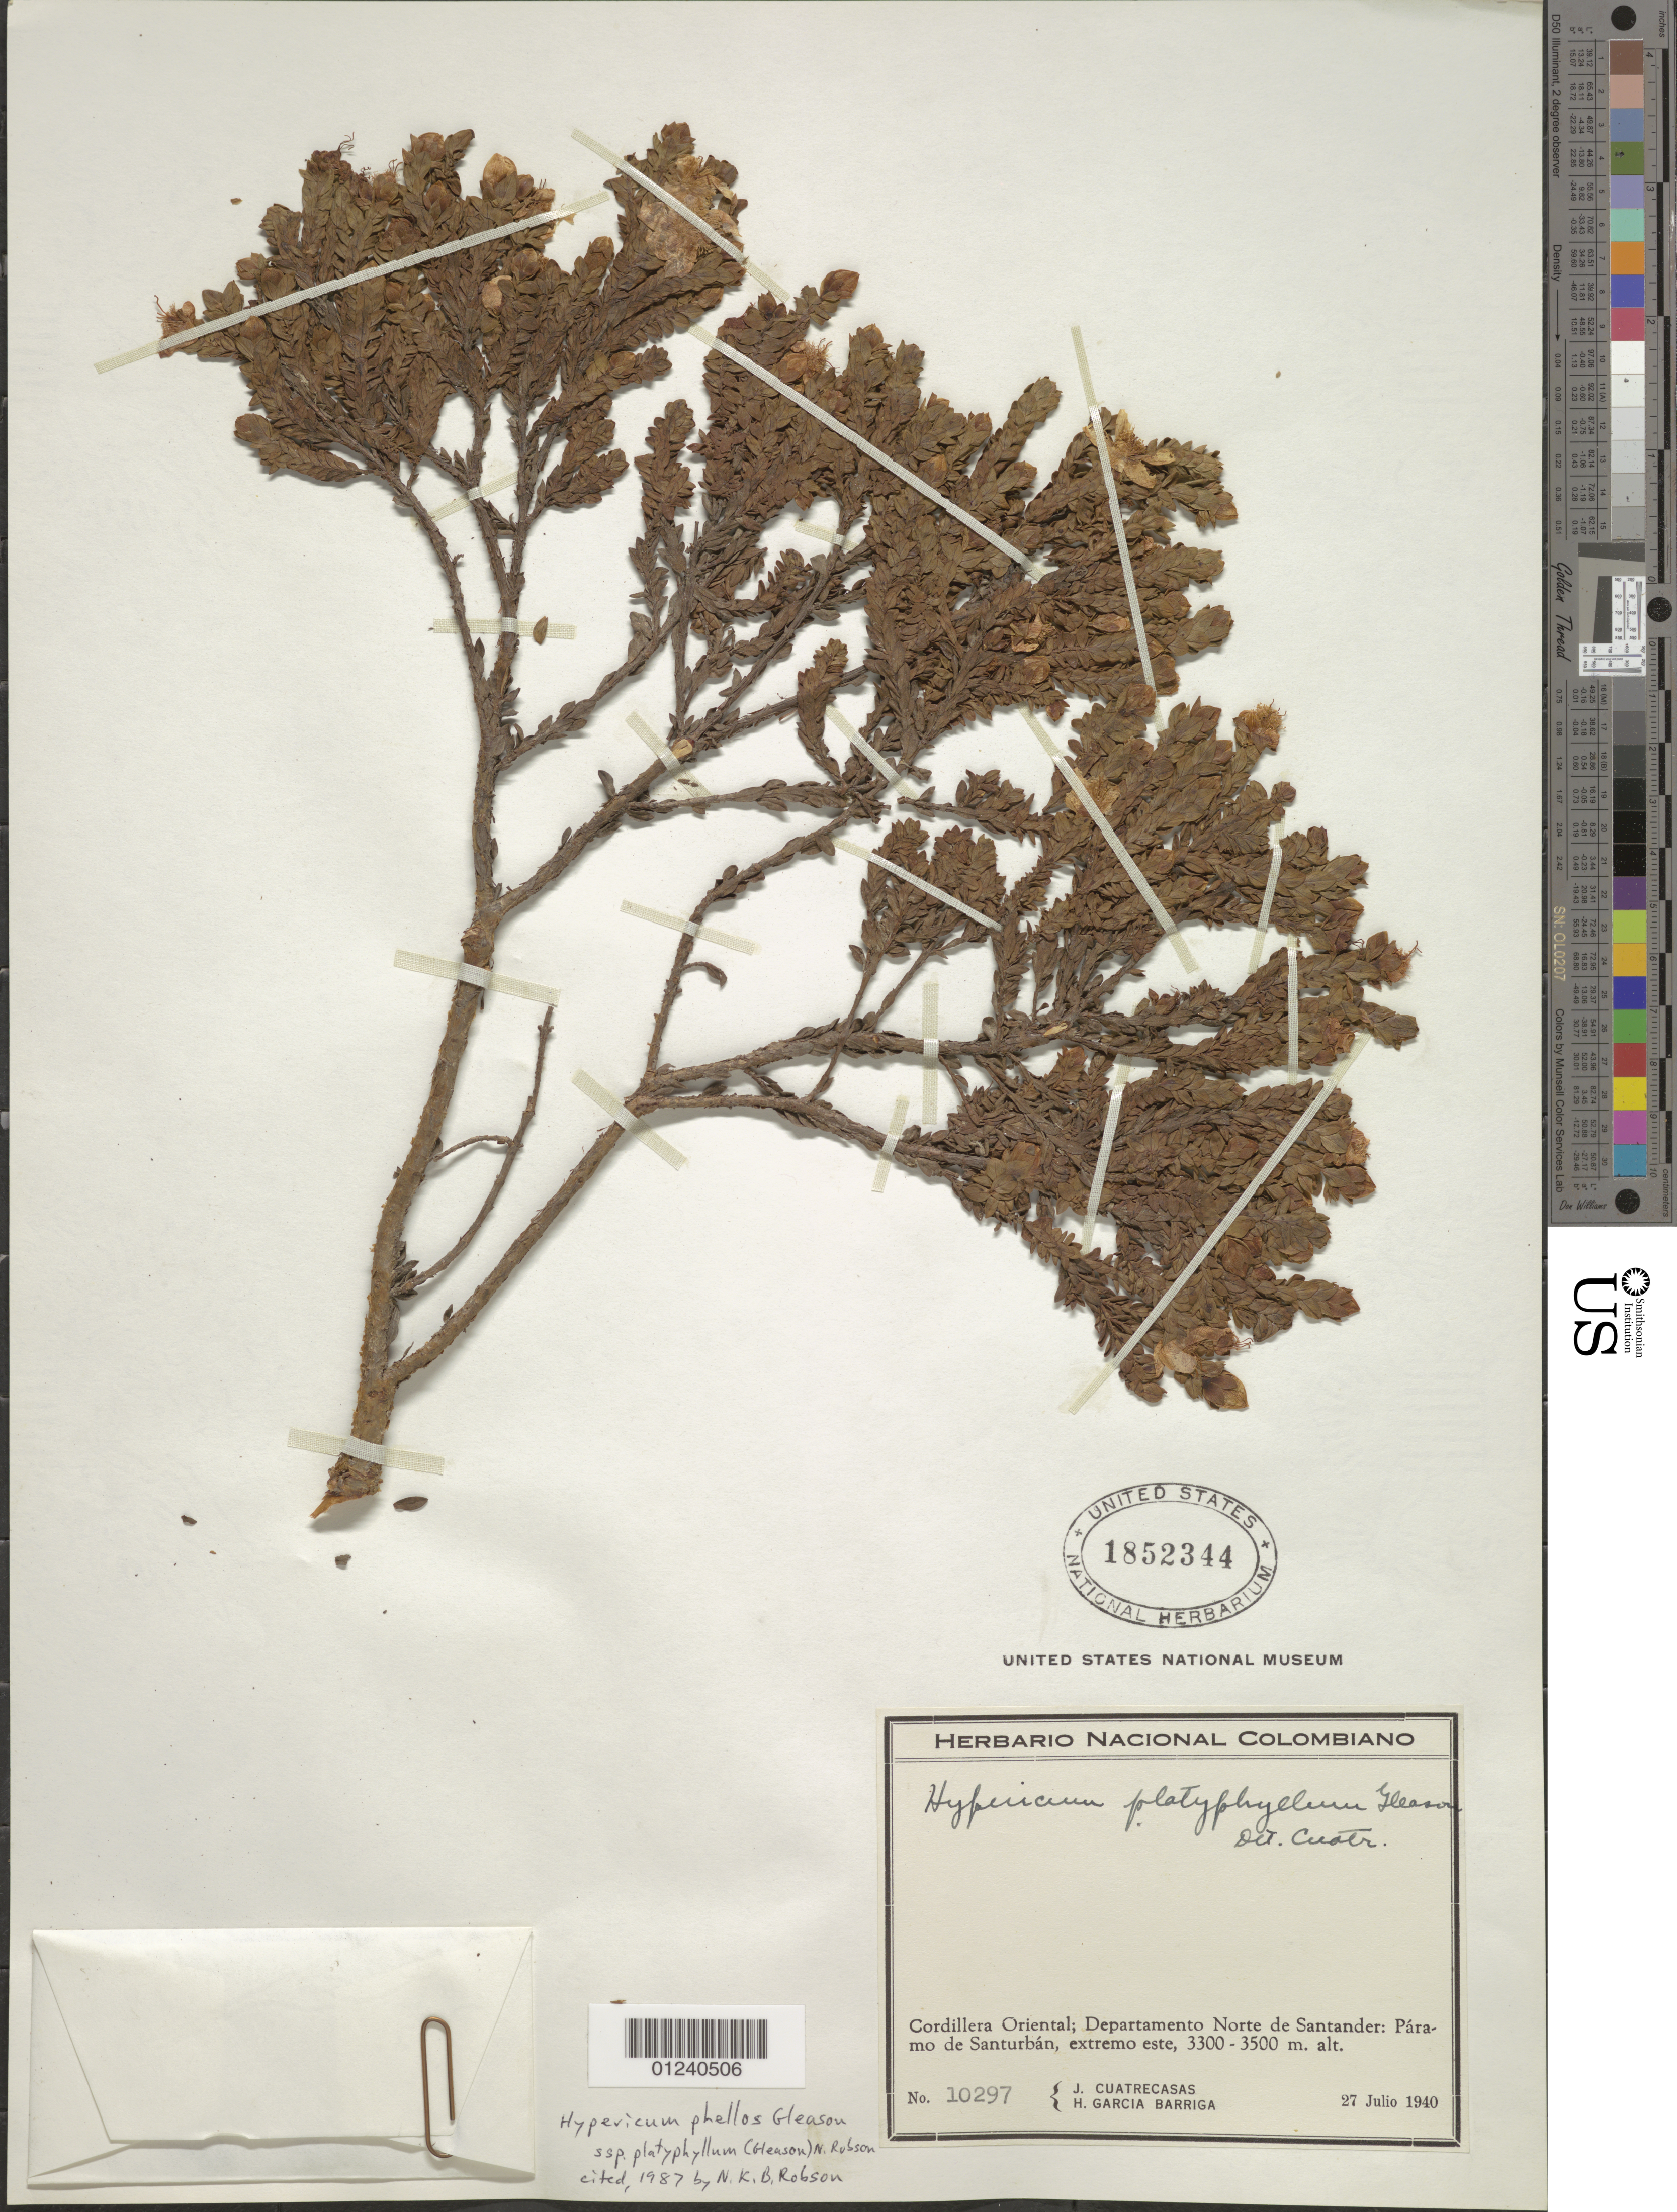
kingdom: Plantae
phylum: Tracheophyta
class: Magnoliopsida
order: Malpighiales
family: Hypericaceae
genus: Hypericum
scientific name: Hypericum phellos subsp. platyphyllum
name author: (Gleason) N. Robson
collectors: J. Cuatrecasas & H. García Barriga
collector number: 10297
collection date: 1940-07-27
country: Colombia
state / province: Norte de Santander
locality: Paramo de Santurban, extremo este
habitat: Paramo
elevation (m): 3300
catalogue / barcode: US 1852344